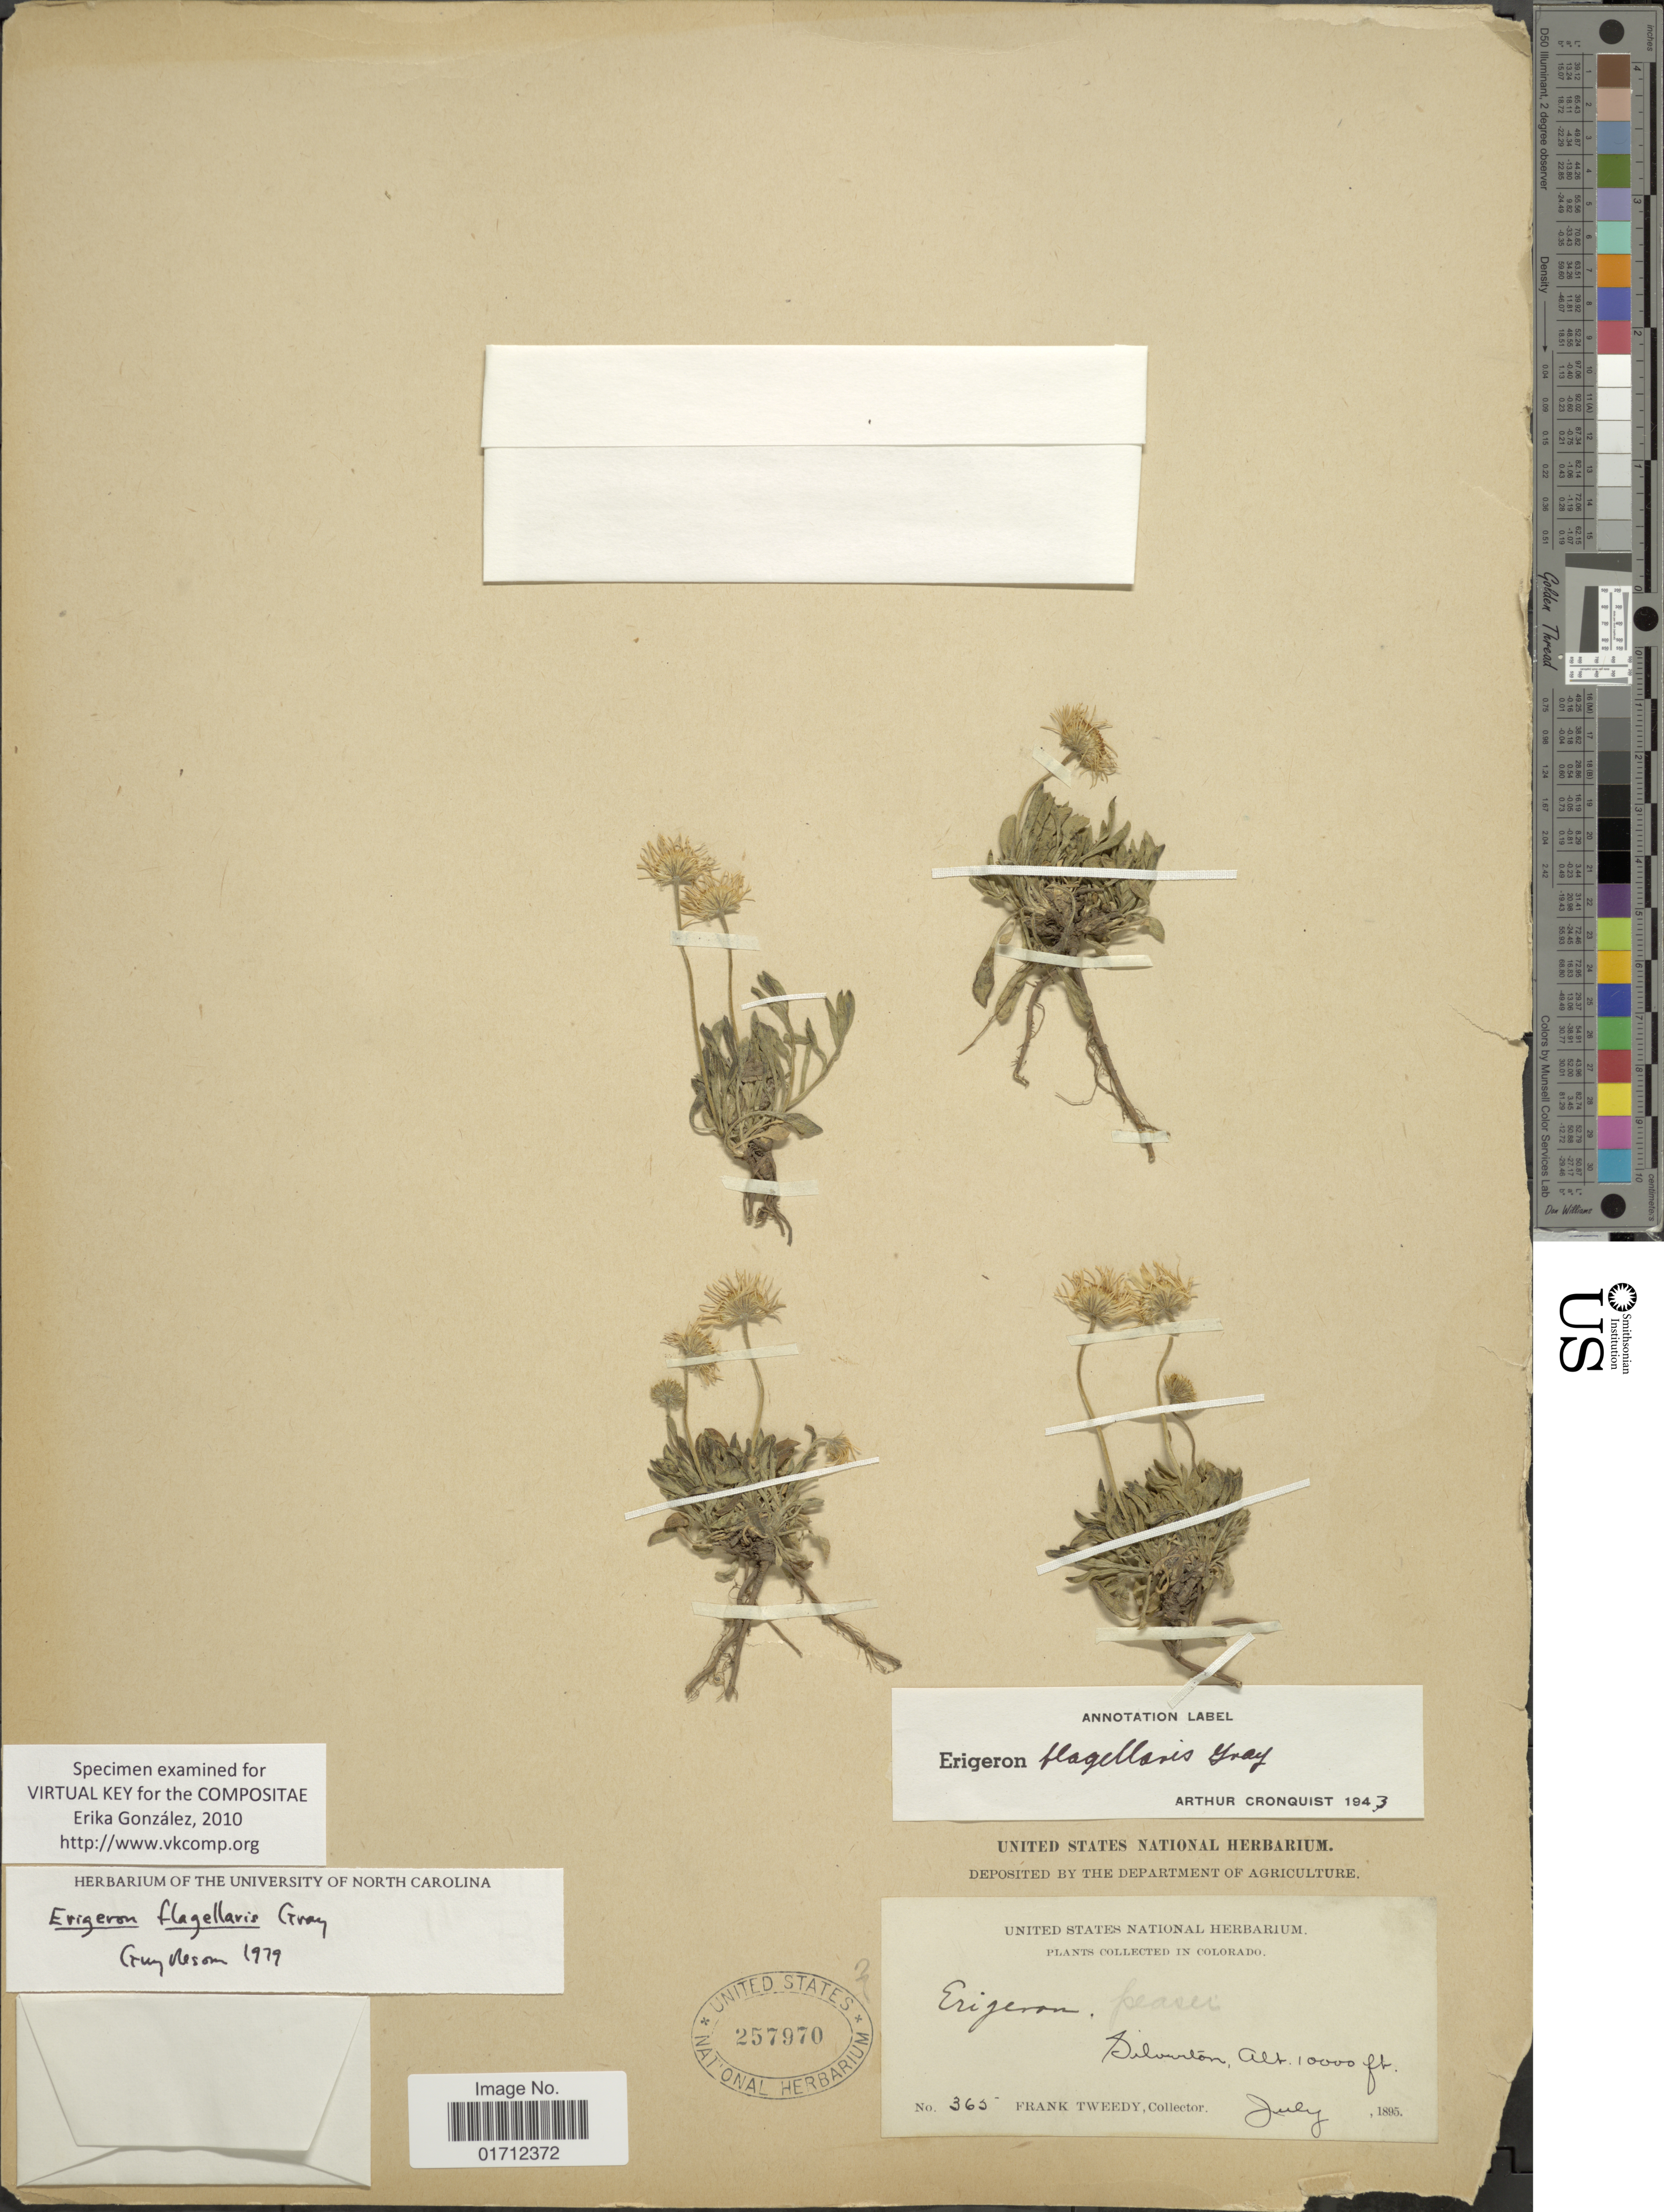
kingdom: Plantae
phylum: Tracheophyta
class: Magnoliopsida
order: Asterales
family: Asteraceae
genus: Erigeron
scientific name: Erigeron flagellaris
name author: A. Gray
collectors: F. Tweedy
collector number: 365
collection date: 1895-07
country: United States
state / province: Colorado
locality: Silverton.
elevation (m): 3048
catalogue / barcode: US 257970